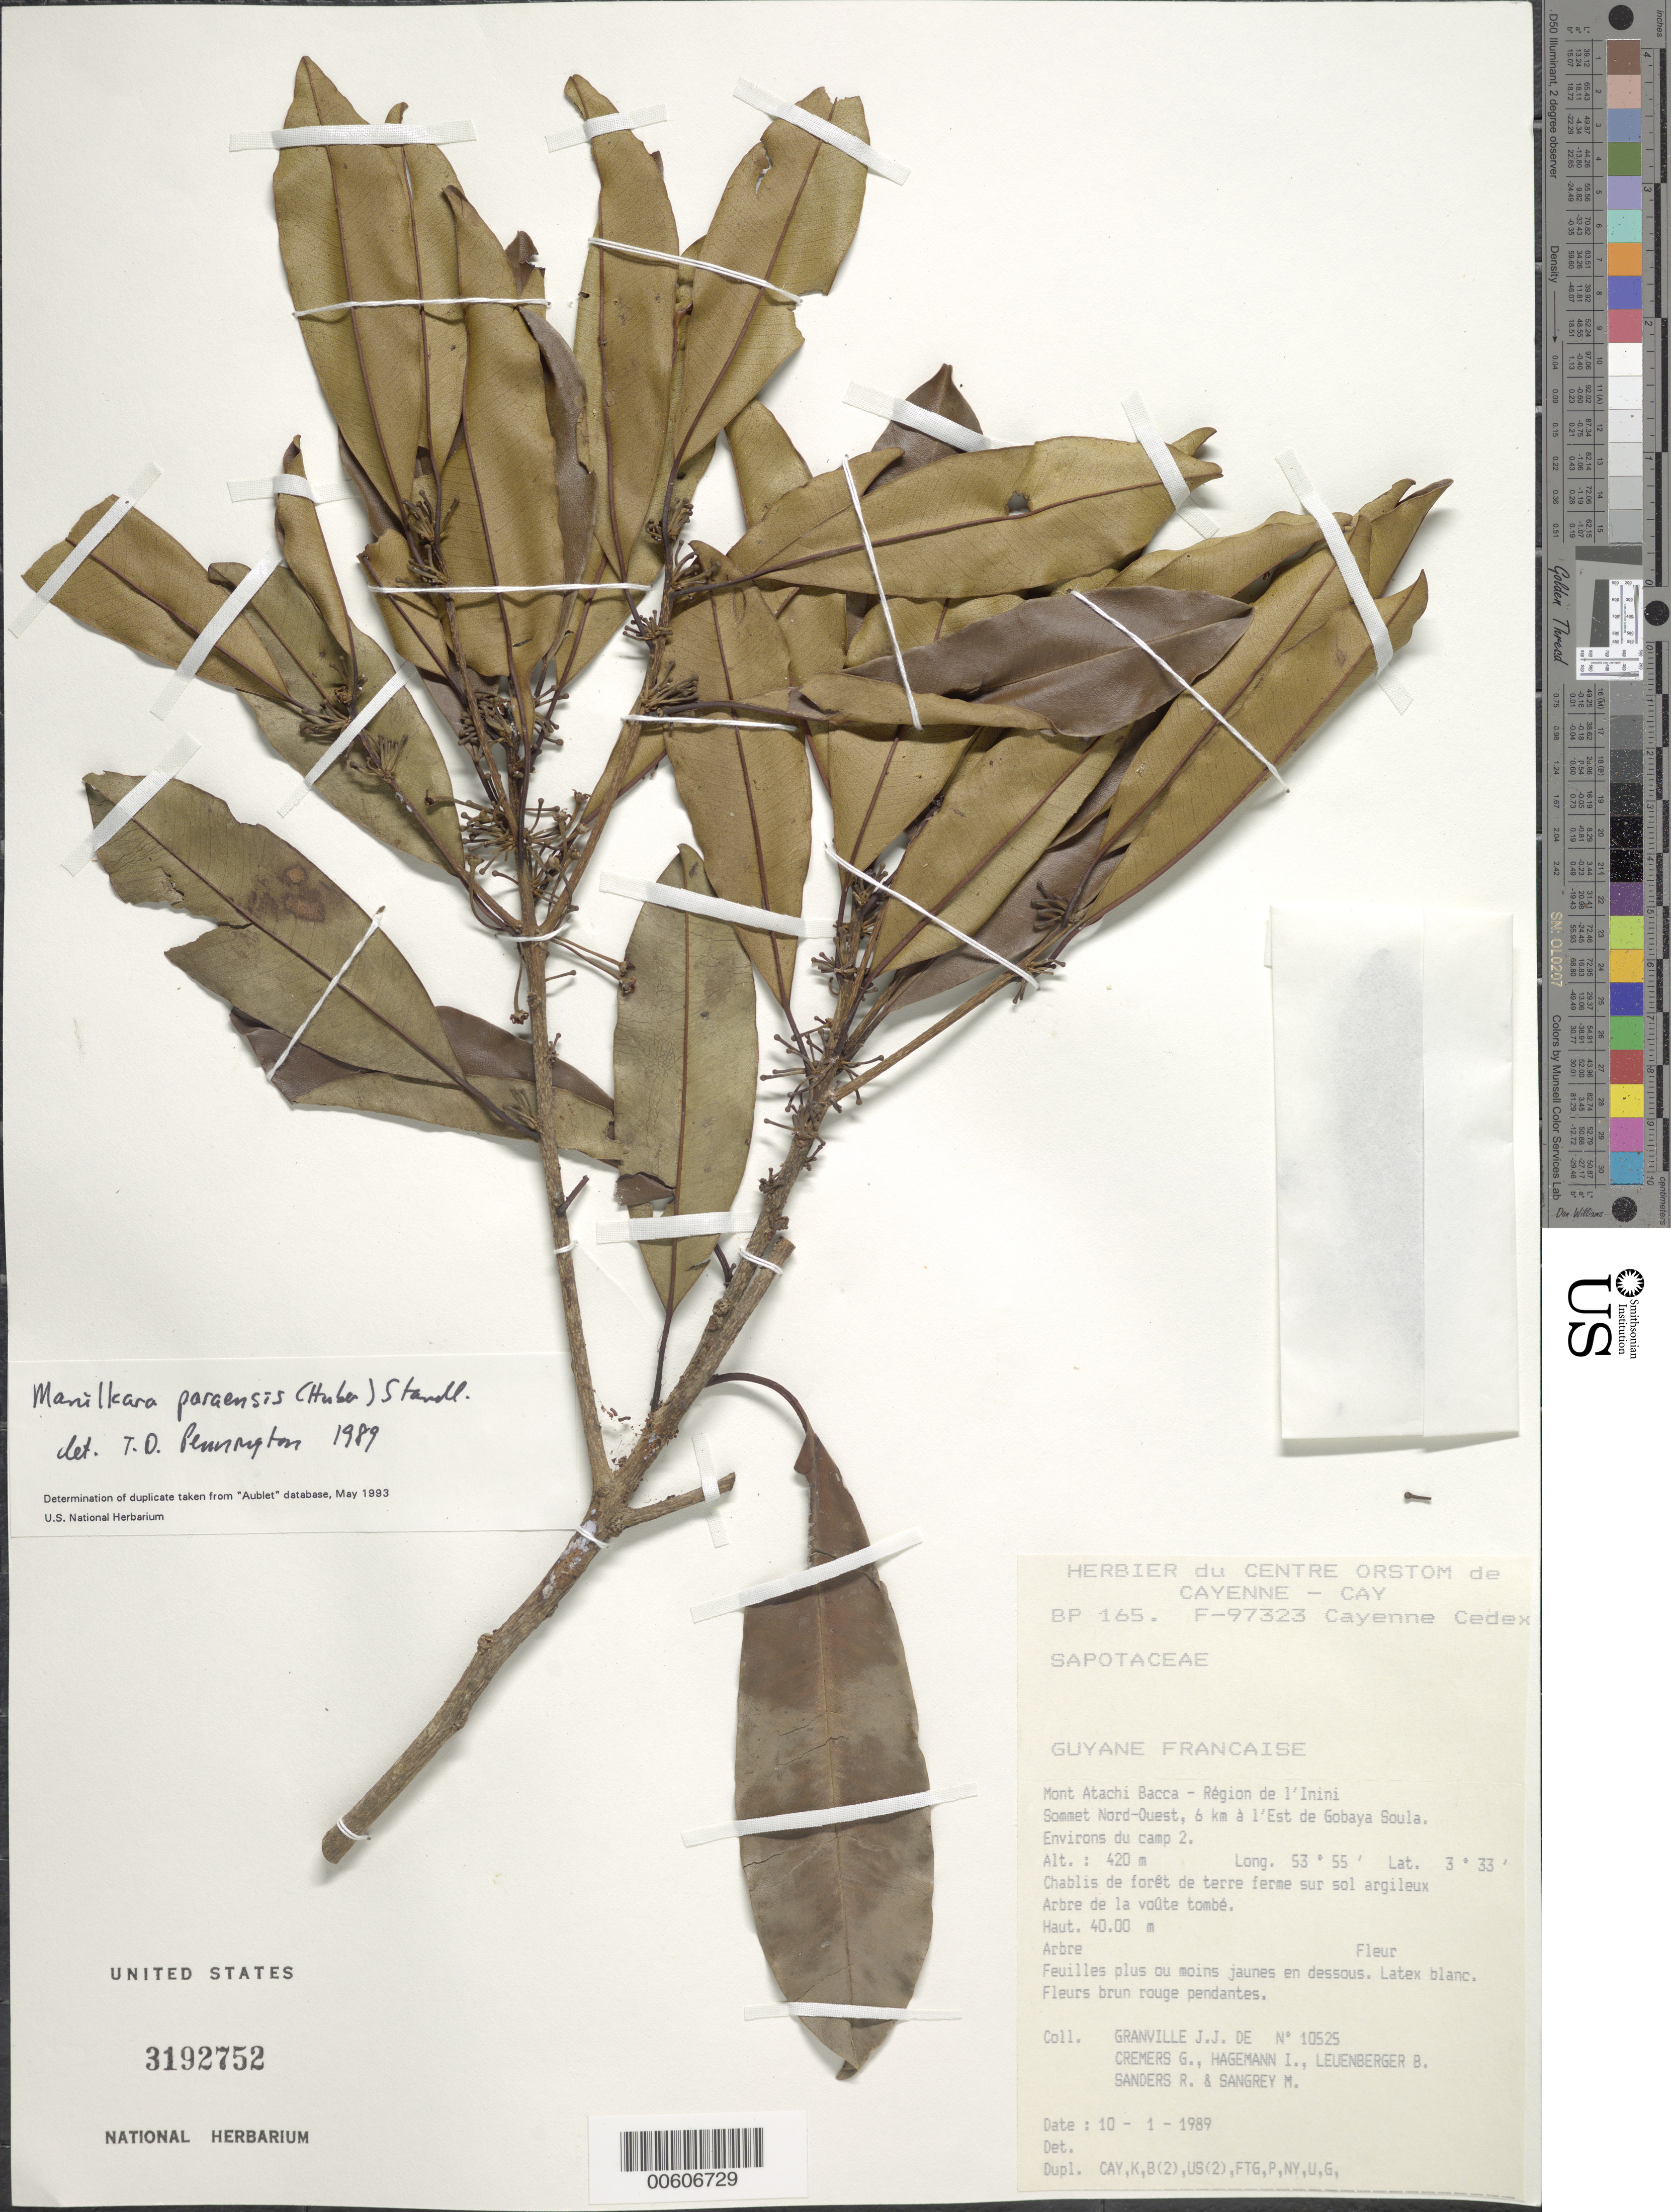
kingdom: Plantae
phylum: Tracheophyta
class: Magnoliopsida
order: Ericales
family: Sapotaceae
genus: Manilkara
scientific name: Manilkara paraensis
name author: (Huber) Standl.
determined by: Pennington, T. D., (K)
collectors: J.-J. de Granville, G. Cremers, J. Hagemann, B. E. Leuenberger & M. S. Sangrey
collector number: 10525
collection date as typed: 10-Jan-89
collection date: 1989-01-10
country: French Guiana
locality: Mont Atachi Bacca, région de l'Inini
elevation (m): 420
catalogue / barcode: US 3192752